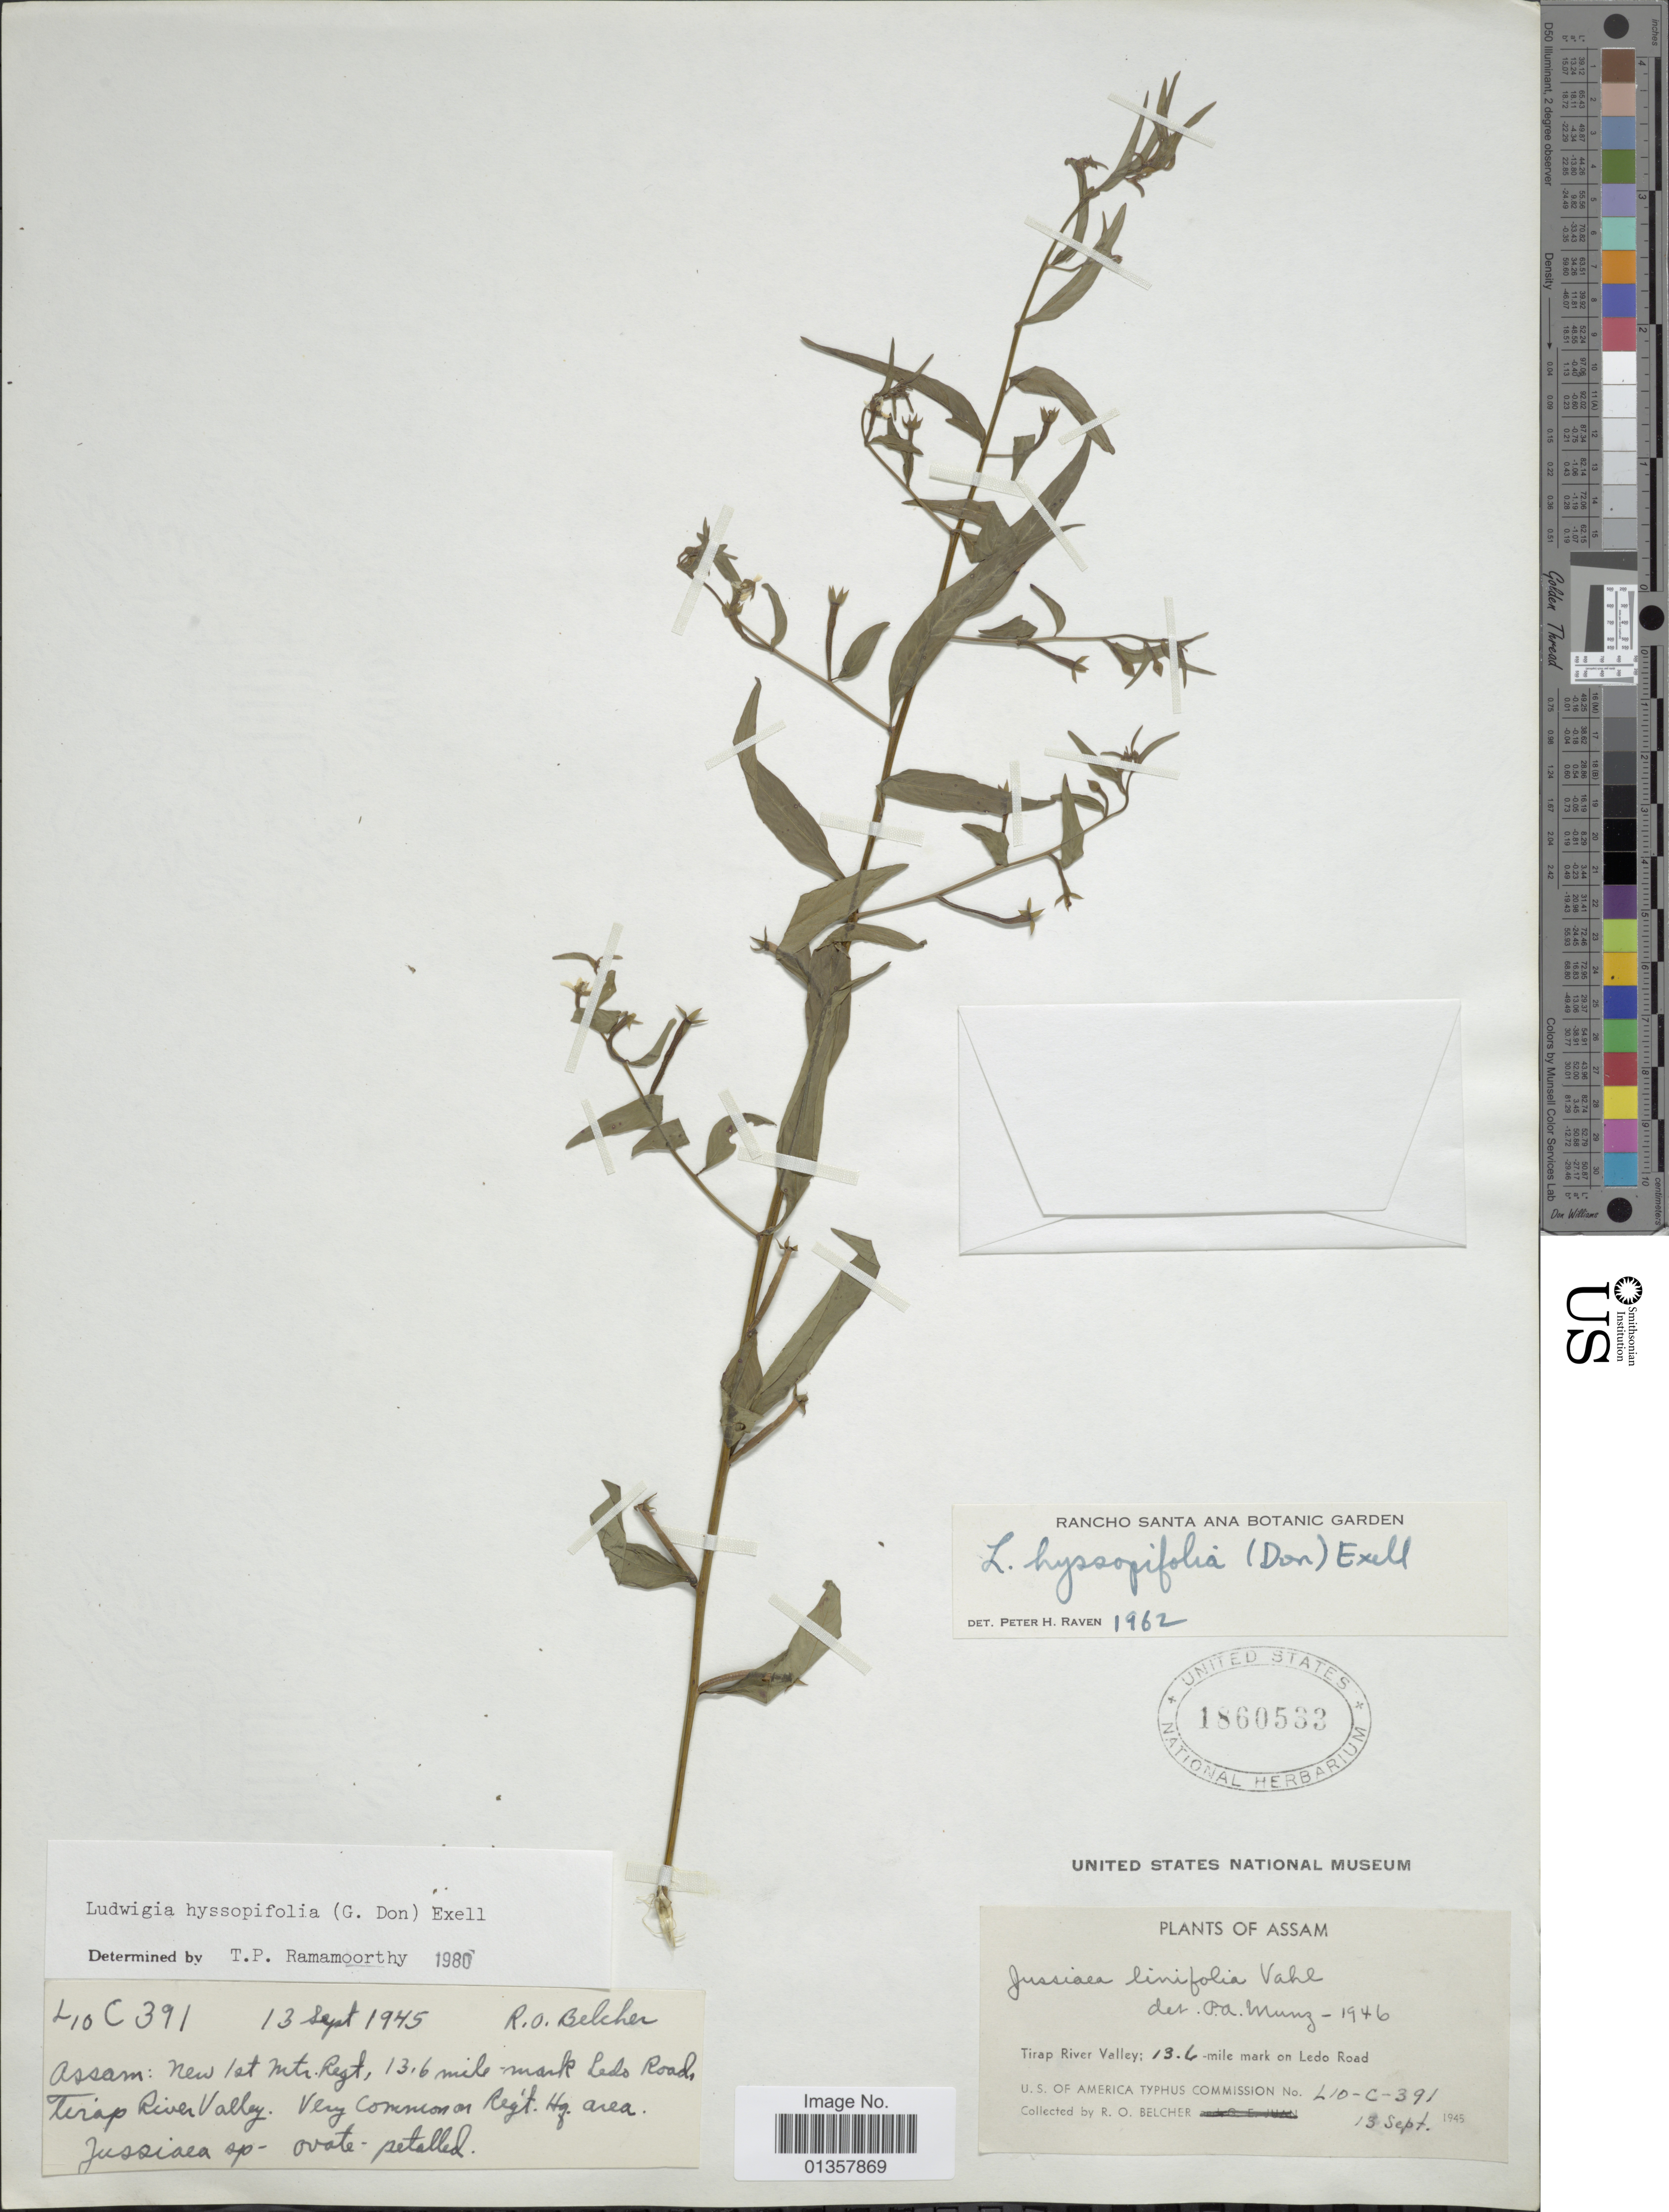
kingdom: Plantae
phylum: Tracheophyta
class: Magnoliopsida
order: Myrtales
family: Onagraceae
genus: Ludwigia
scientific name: Ludwigia hyssopifolia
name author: (G. Don) Exell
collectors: R. Belcher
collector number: L10-C-391?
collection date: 1945-09-13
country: India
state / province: Assam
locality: Tirap River Valley: 13.6 mile mark on Ledo Road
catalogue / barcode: US 1860533